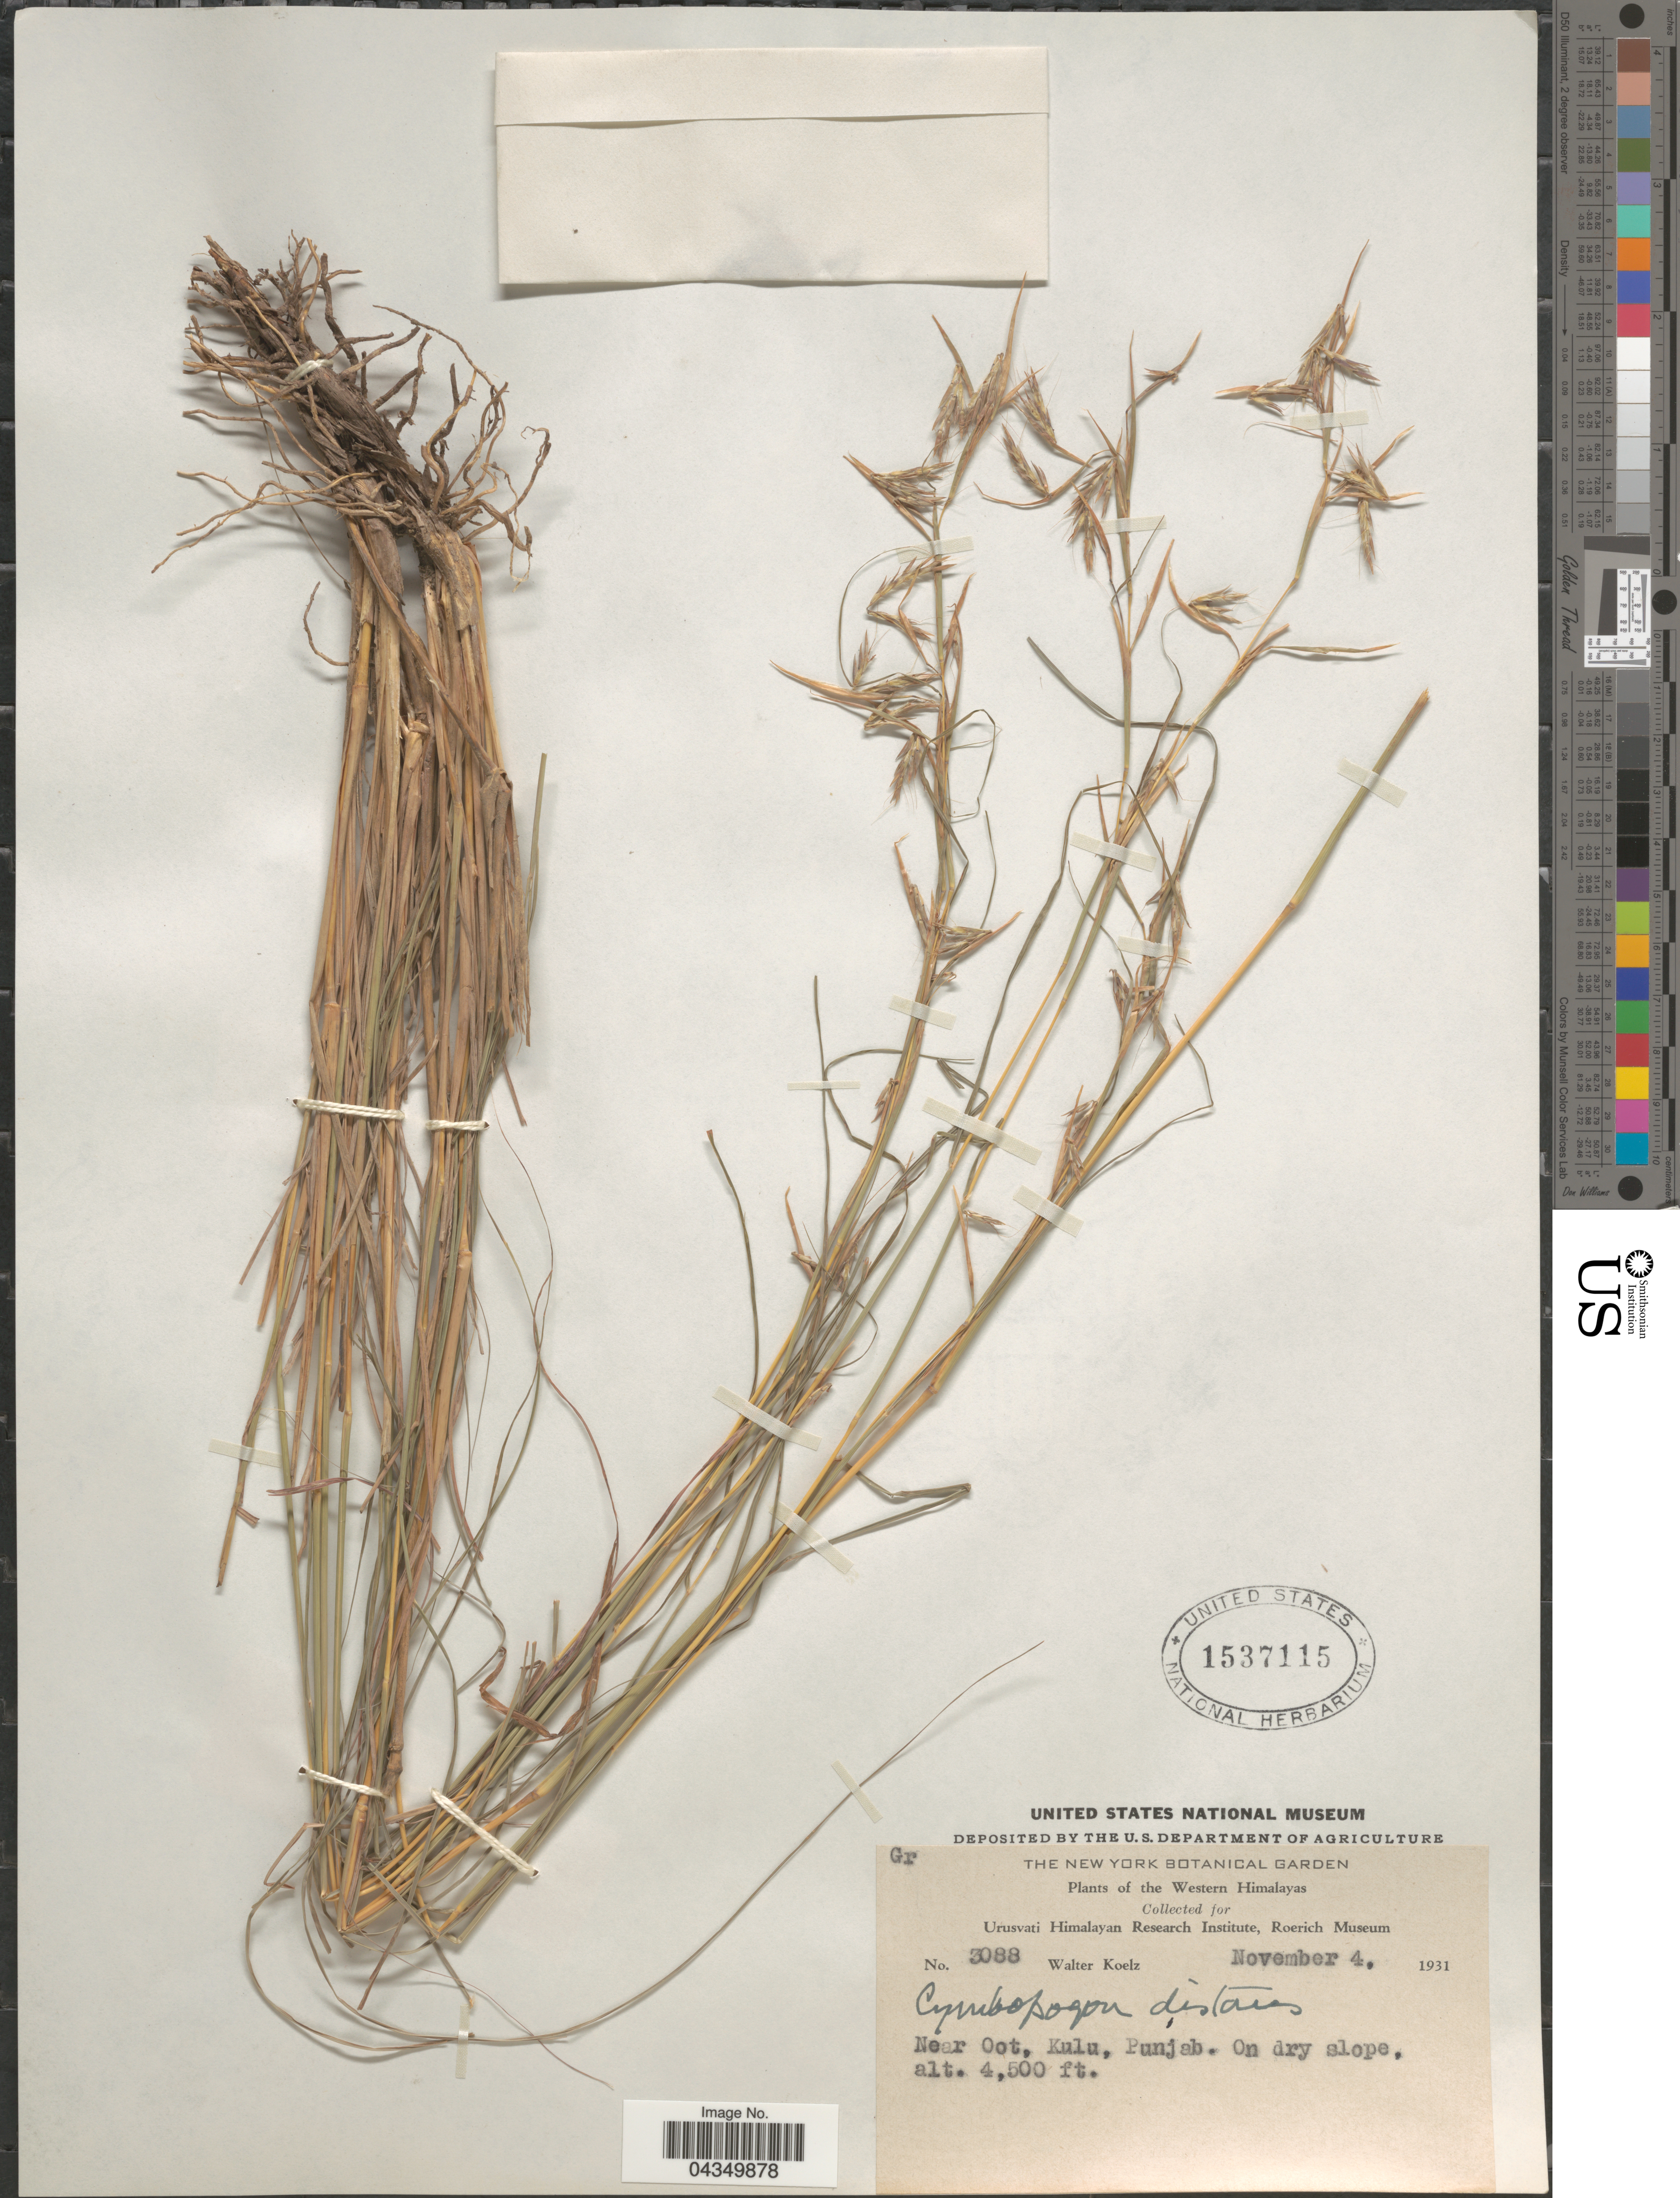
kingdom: Plantae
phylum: Tracheophyta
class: Liliopsida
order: Poales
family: Poaceae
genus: Cymbopogon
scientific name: Cymbopogon distans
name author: (Nees ex Steud.) Willd.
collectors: W. N. Koelz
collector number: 3088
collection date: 1931-11-04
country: India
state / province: Himachal Pradesh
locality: The Western Himalayas. Near Oot, Kulu.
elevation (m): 1372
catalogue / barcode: US 1537115